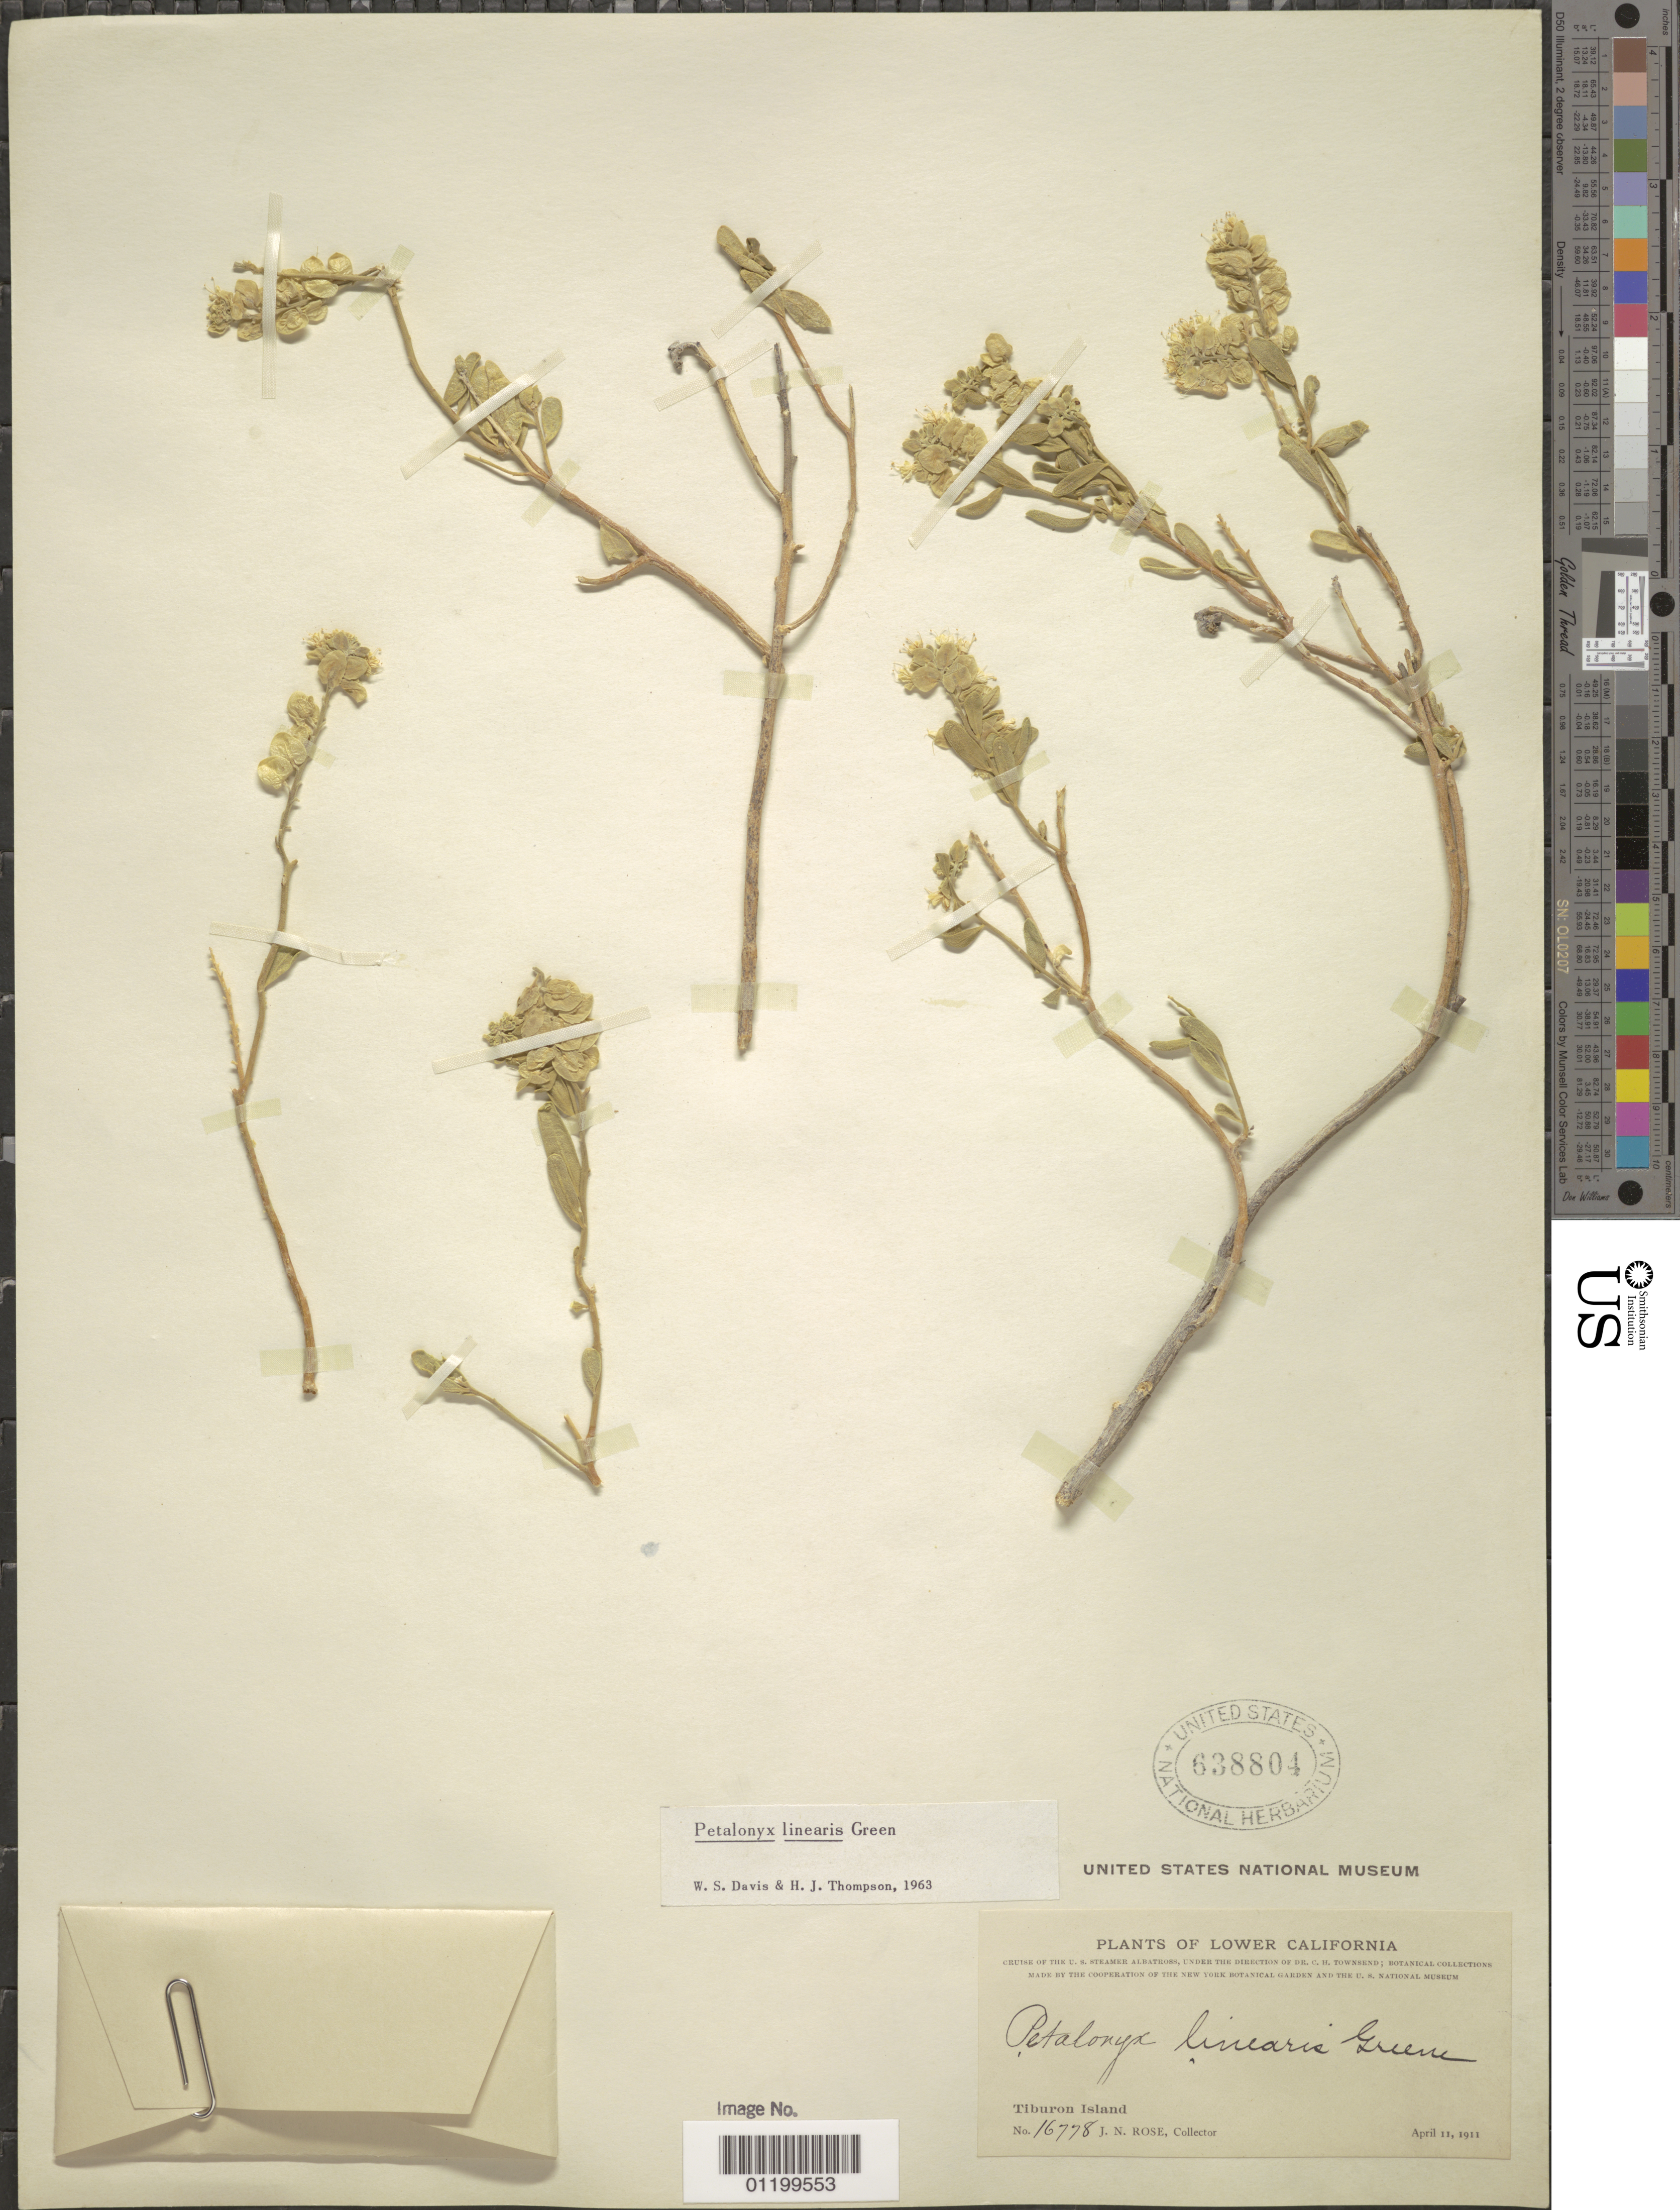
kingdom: Plantae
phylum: Tracheophyta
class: Magnoliopsida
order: Cornales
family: Loasaceae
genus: Petalonyx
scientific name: Petalonyx linearis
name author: Green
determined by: Davis, W. S.; Thompson, H. J.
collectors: J. N. Rose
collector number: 16778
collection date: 1911-04-11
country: Mexico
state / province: Sonora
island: Tiburon Island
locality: Tiburon Island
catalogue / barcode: US 638804